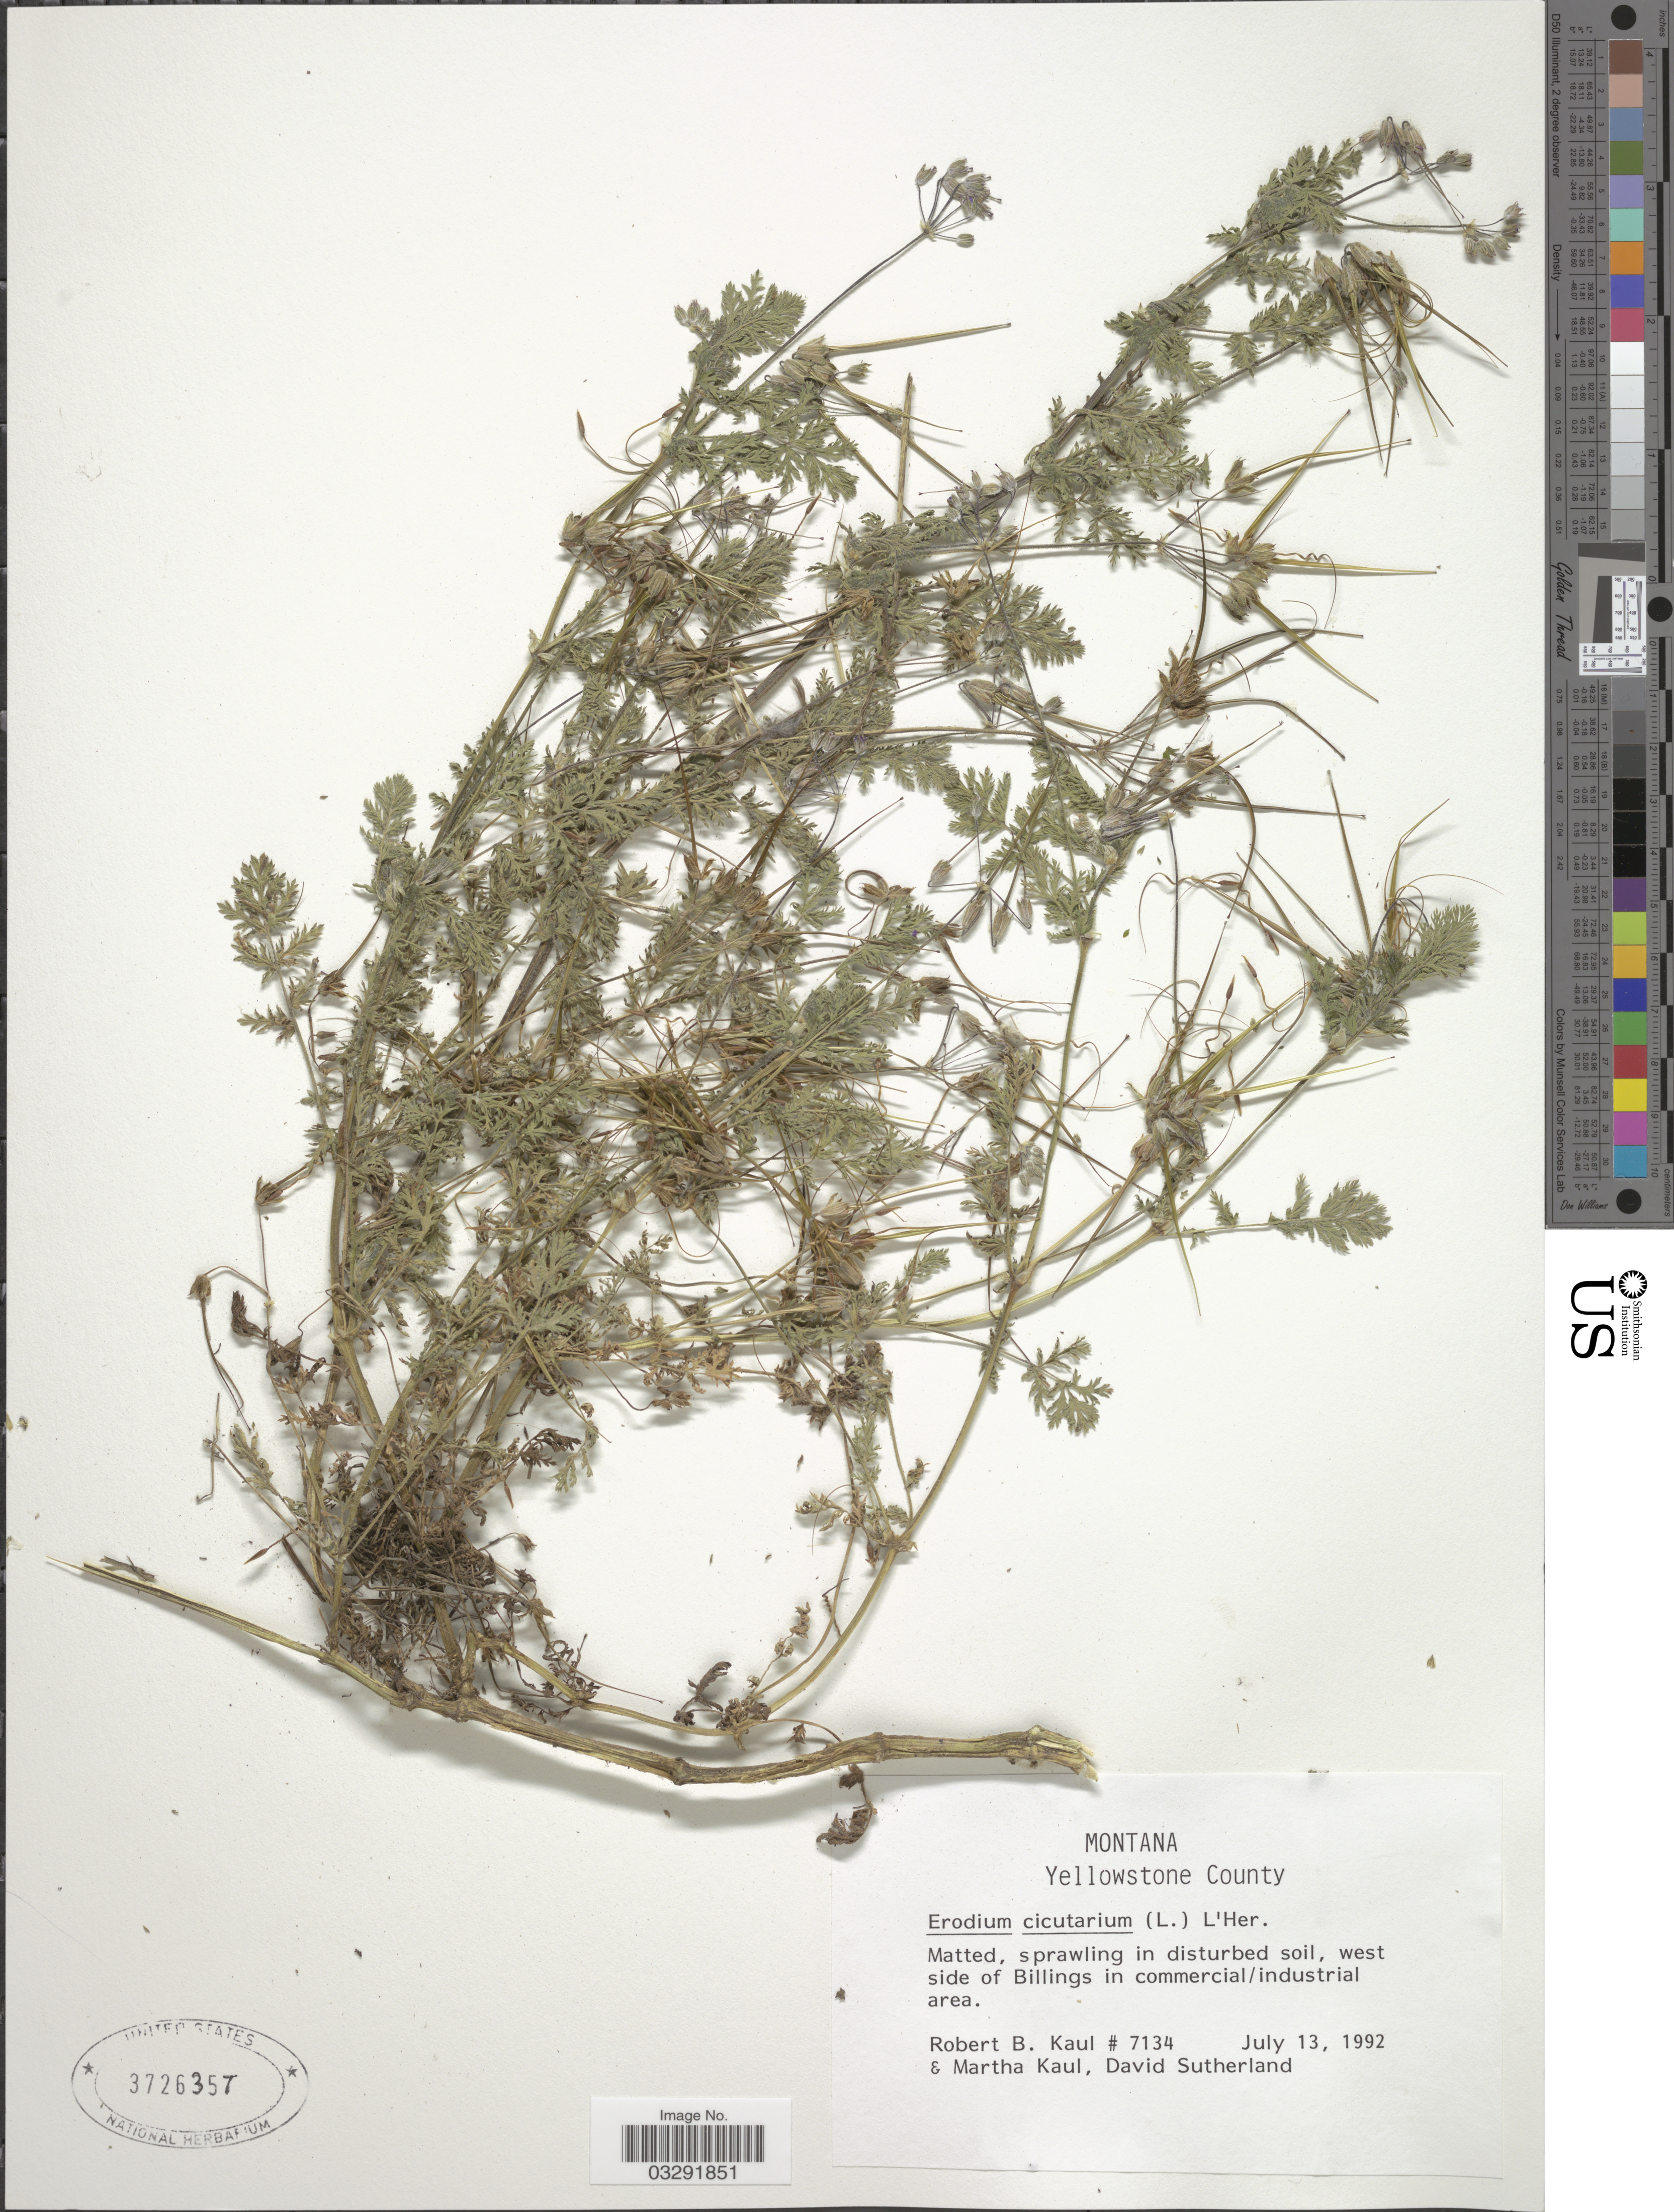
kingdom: Plantae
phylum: Tracheophyta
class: Magnoliopsida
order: Geraniales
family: Geraniaceae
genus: Erodium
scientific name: Erodium cicutarium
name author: (L.) L'Hér.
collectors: R. Kaul, M. Kaul & D. Sutherland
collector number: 7134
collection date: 1992-07-13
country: United States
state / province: Montana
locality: Yellowstone County. West side of Billings in commercial/industrial area.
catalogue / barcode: US 3726357